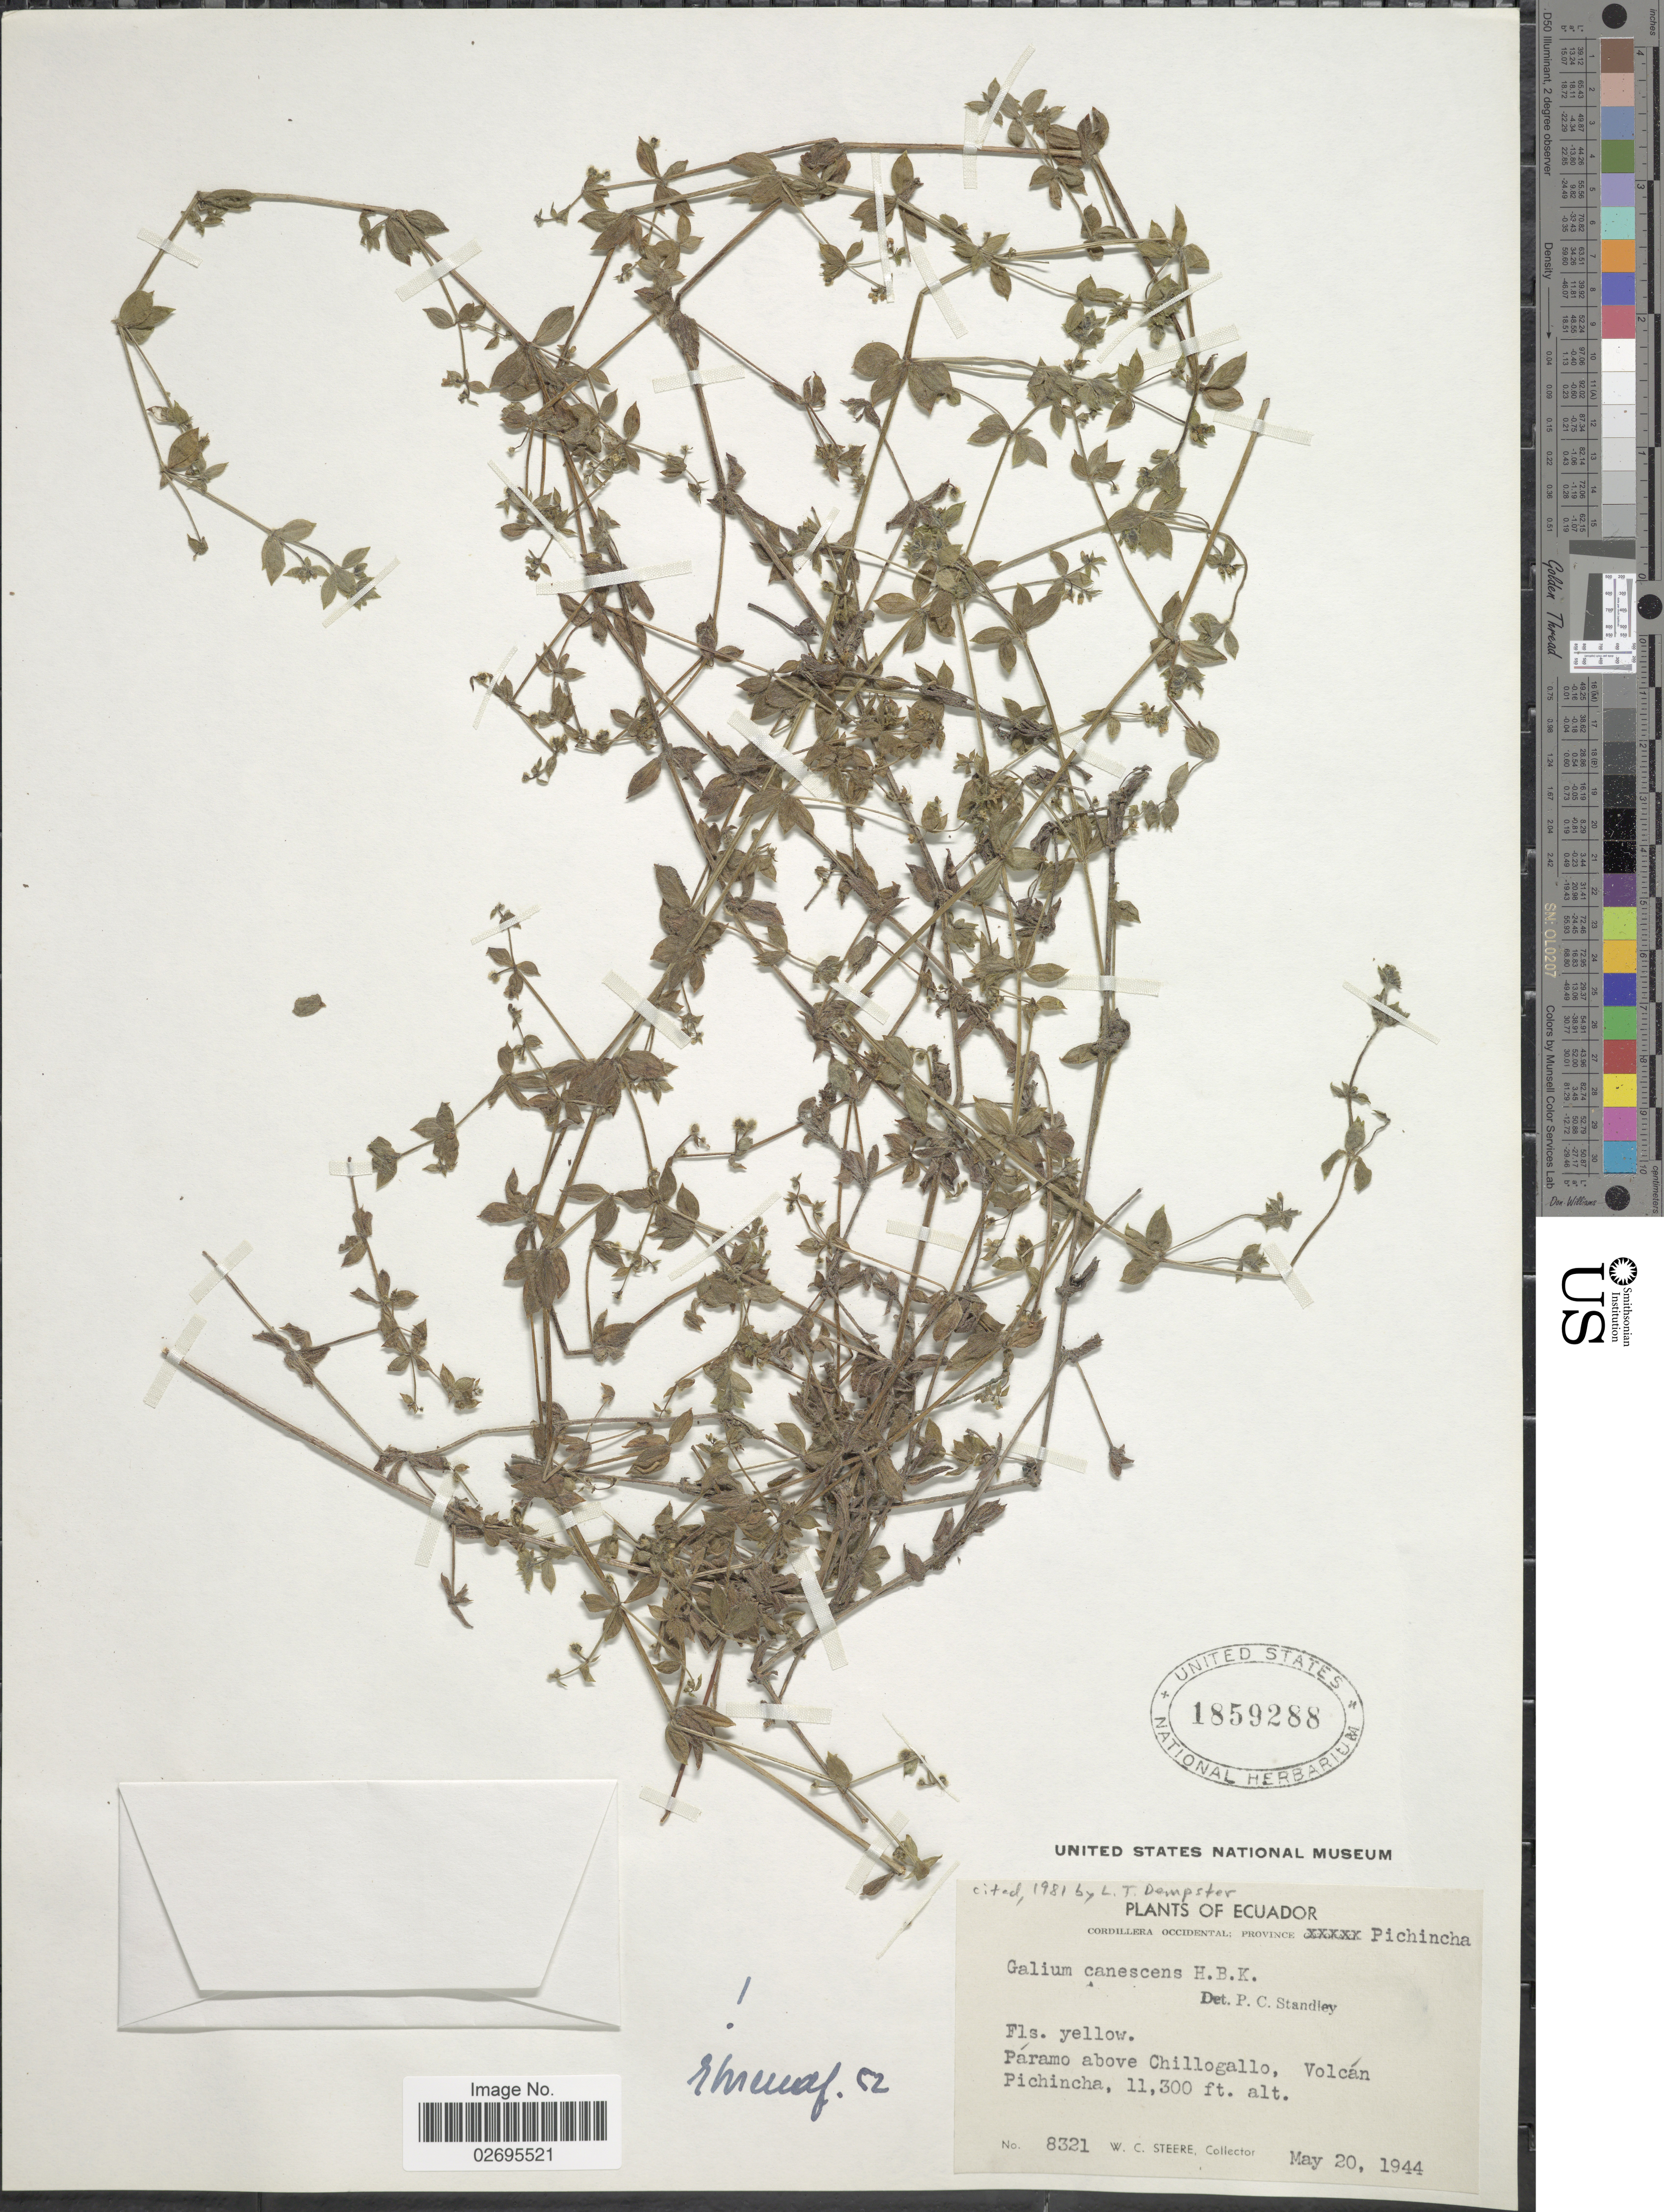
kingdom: Plantae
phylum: Tracheophyta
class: Magnoliopsida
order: Gentianales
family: Rubiaceae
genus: Galium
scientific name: Galium canescens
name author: Kunth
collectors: W. C. Steere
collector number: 8321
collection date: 1944-05-20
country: Ecuador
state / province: Pichincha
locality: Cordillera Occidental, Páramo above Chillogallo, Volcán Pichincha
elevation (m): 3444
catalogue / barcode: US 1859288